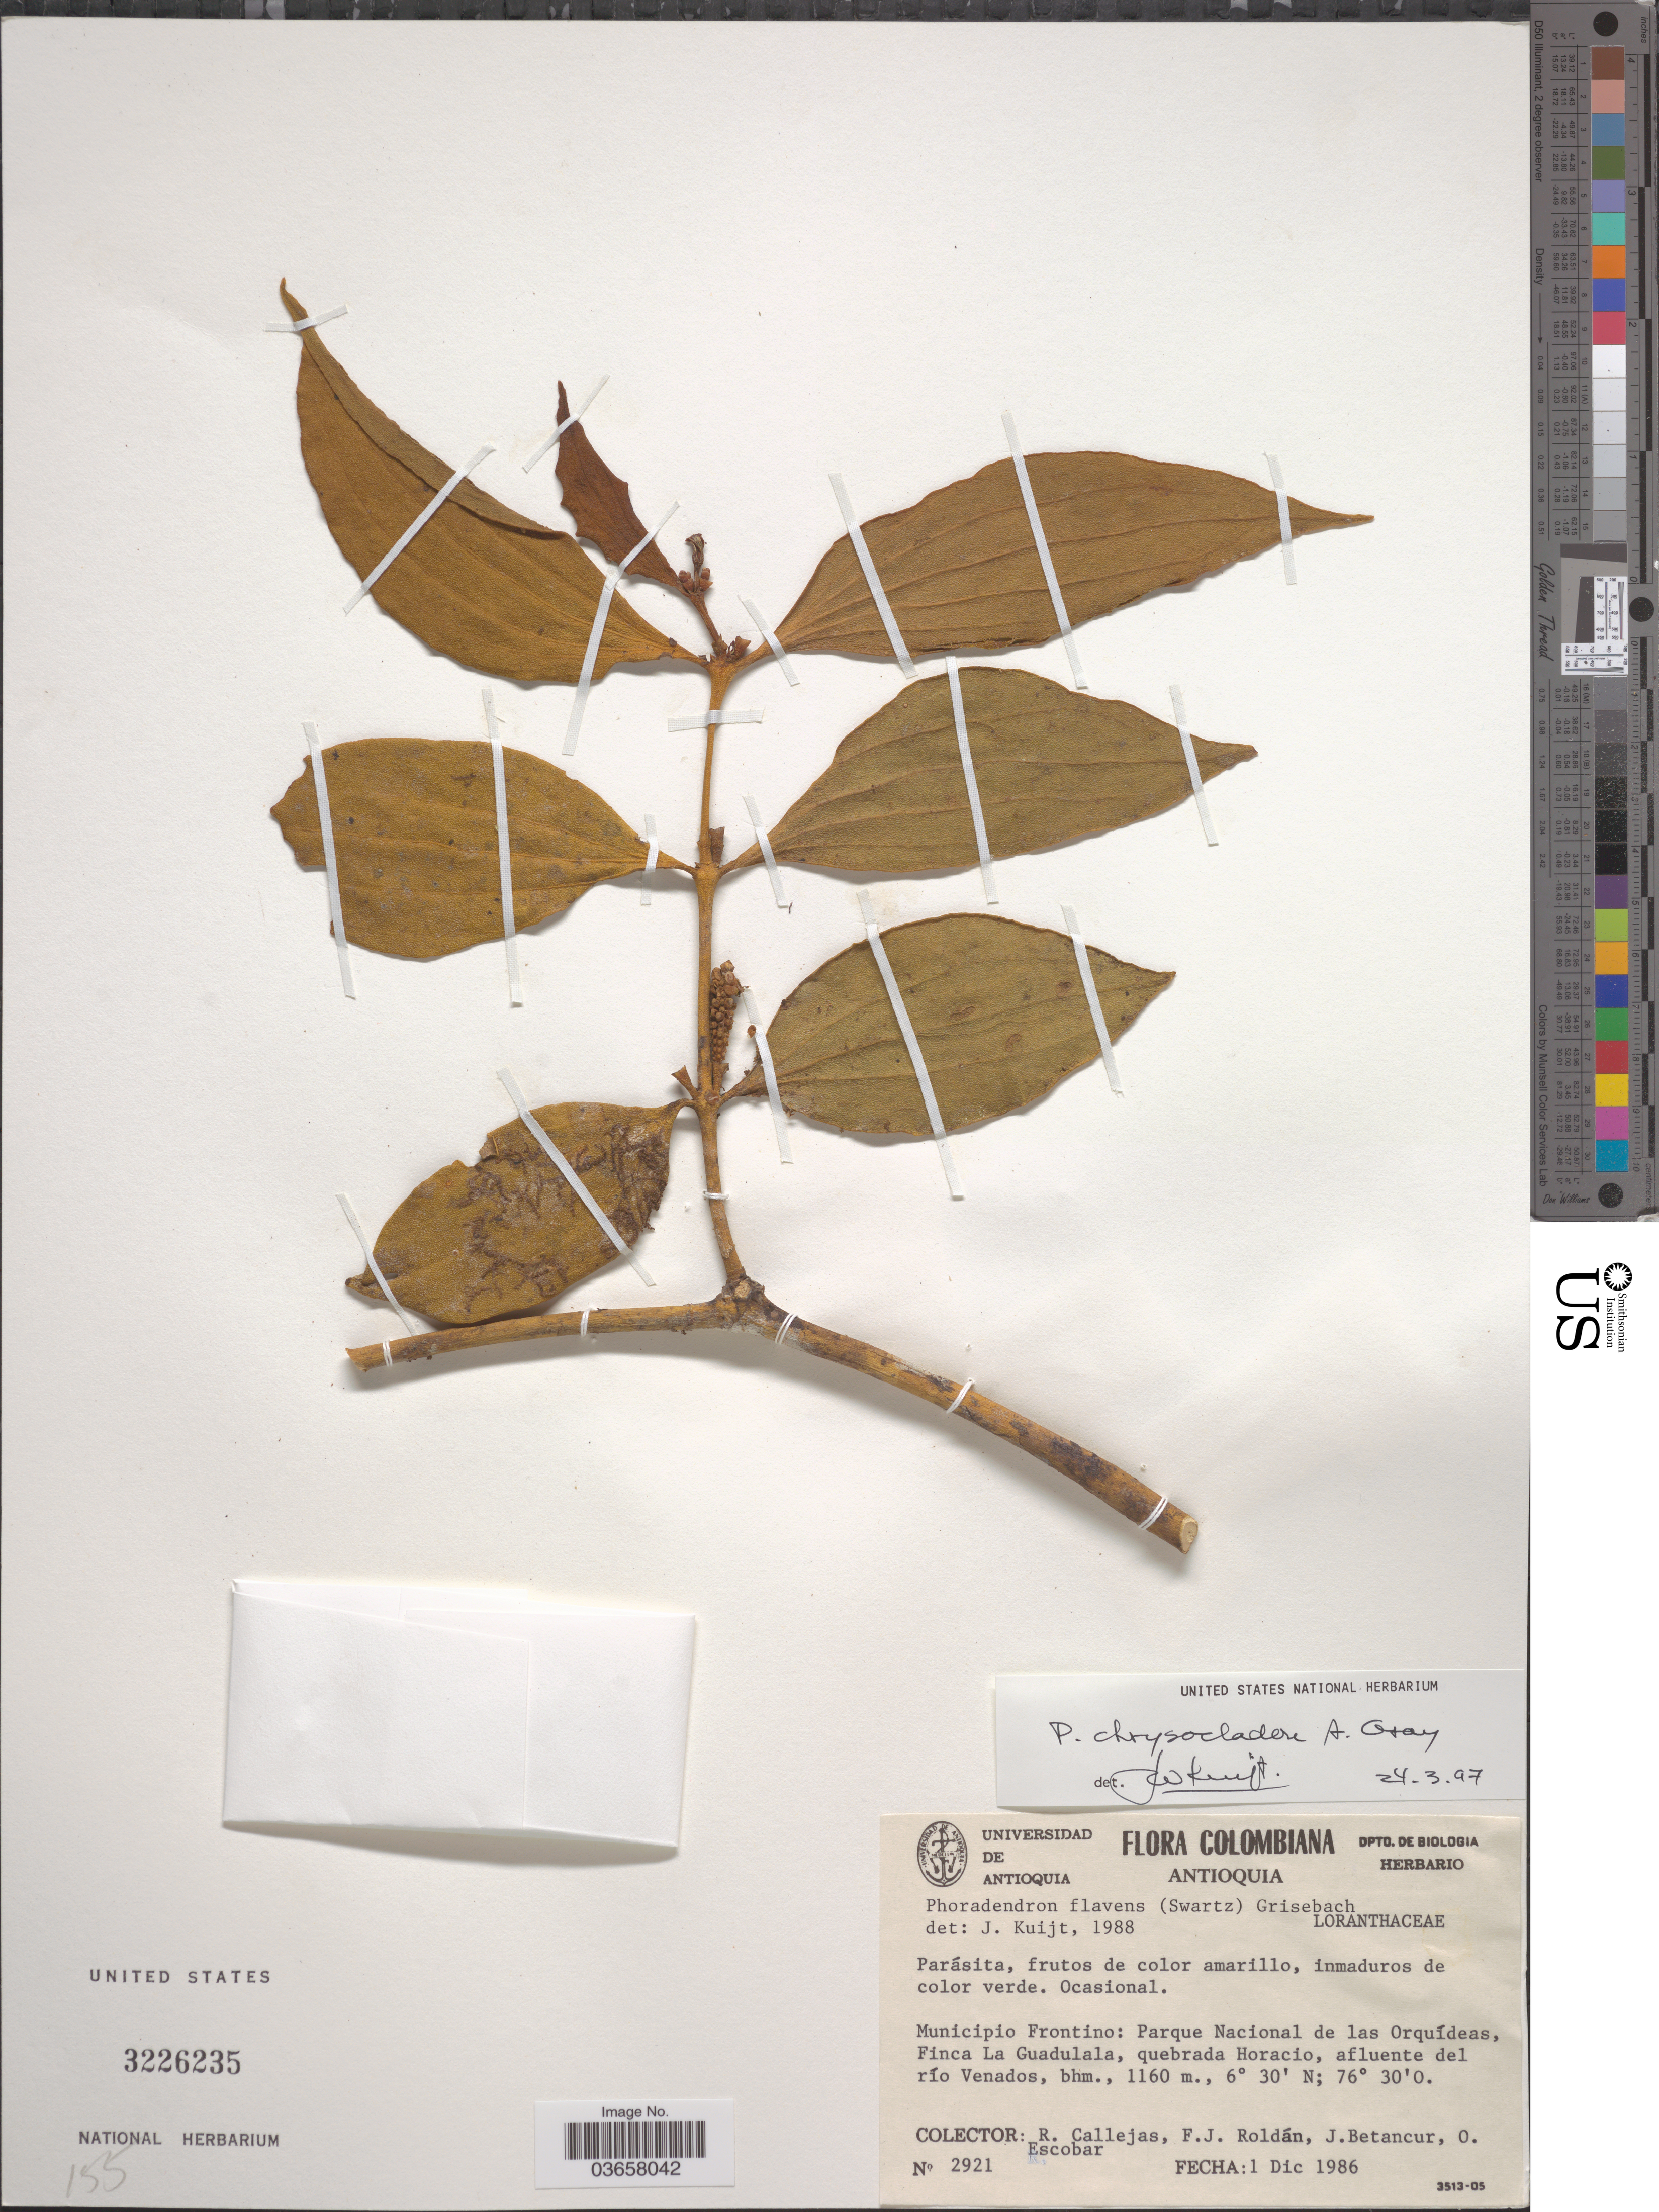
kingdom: Plantae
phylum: Tracheophyta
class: Magnoliopsida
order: Santalales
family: Viscaceae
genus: Phoradendron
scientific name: Phoradendron chrysocladon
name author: A. Gray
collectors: R. Callejas, F. J. Roldán, J. Betancur & O. Escobar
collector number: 2921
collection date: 1986-12-01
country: Colombia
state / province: Antioquia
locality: Municipio Frontino: Parque Nacional de las Orquídeas, Finca La Guadulala, quebrada Horacio, afluente del río Venados, bhm.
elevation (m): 1160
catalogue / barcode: US 3226235